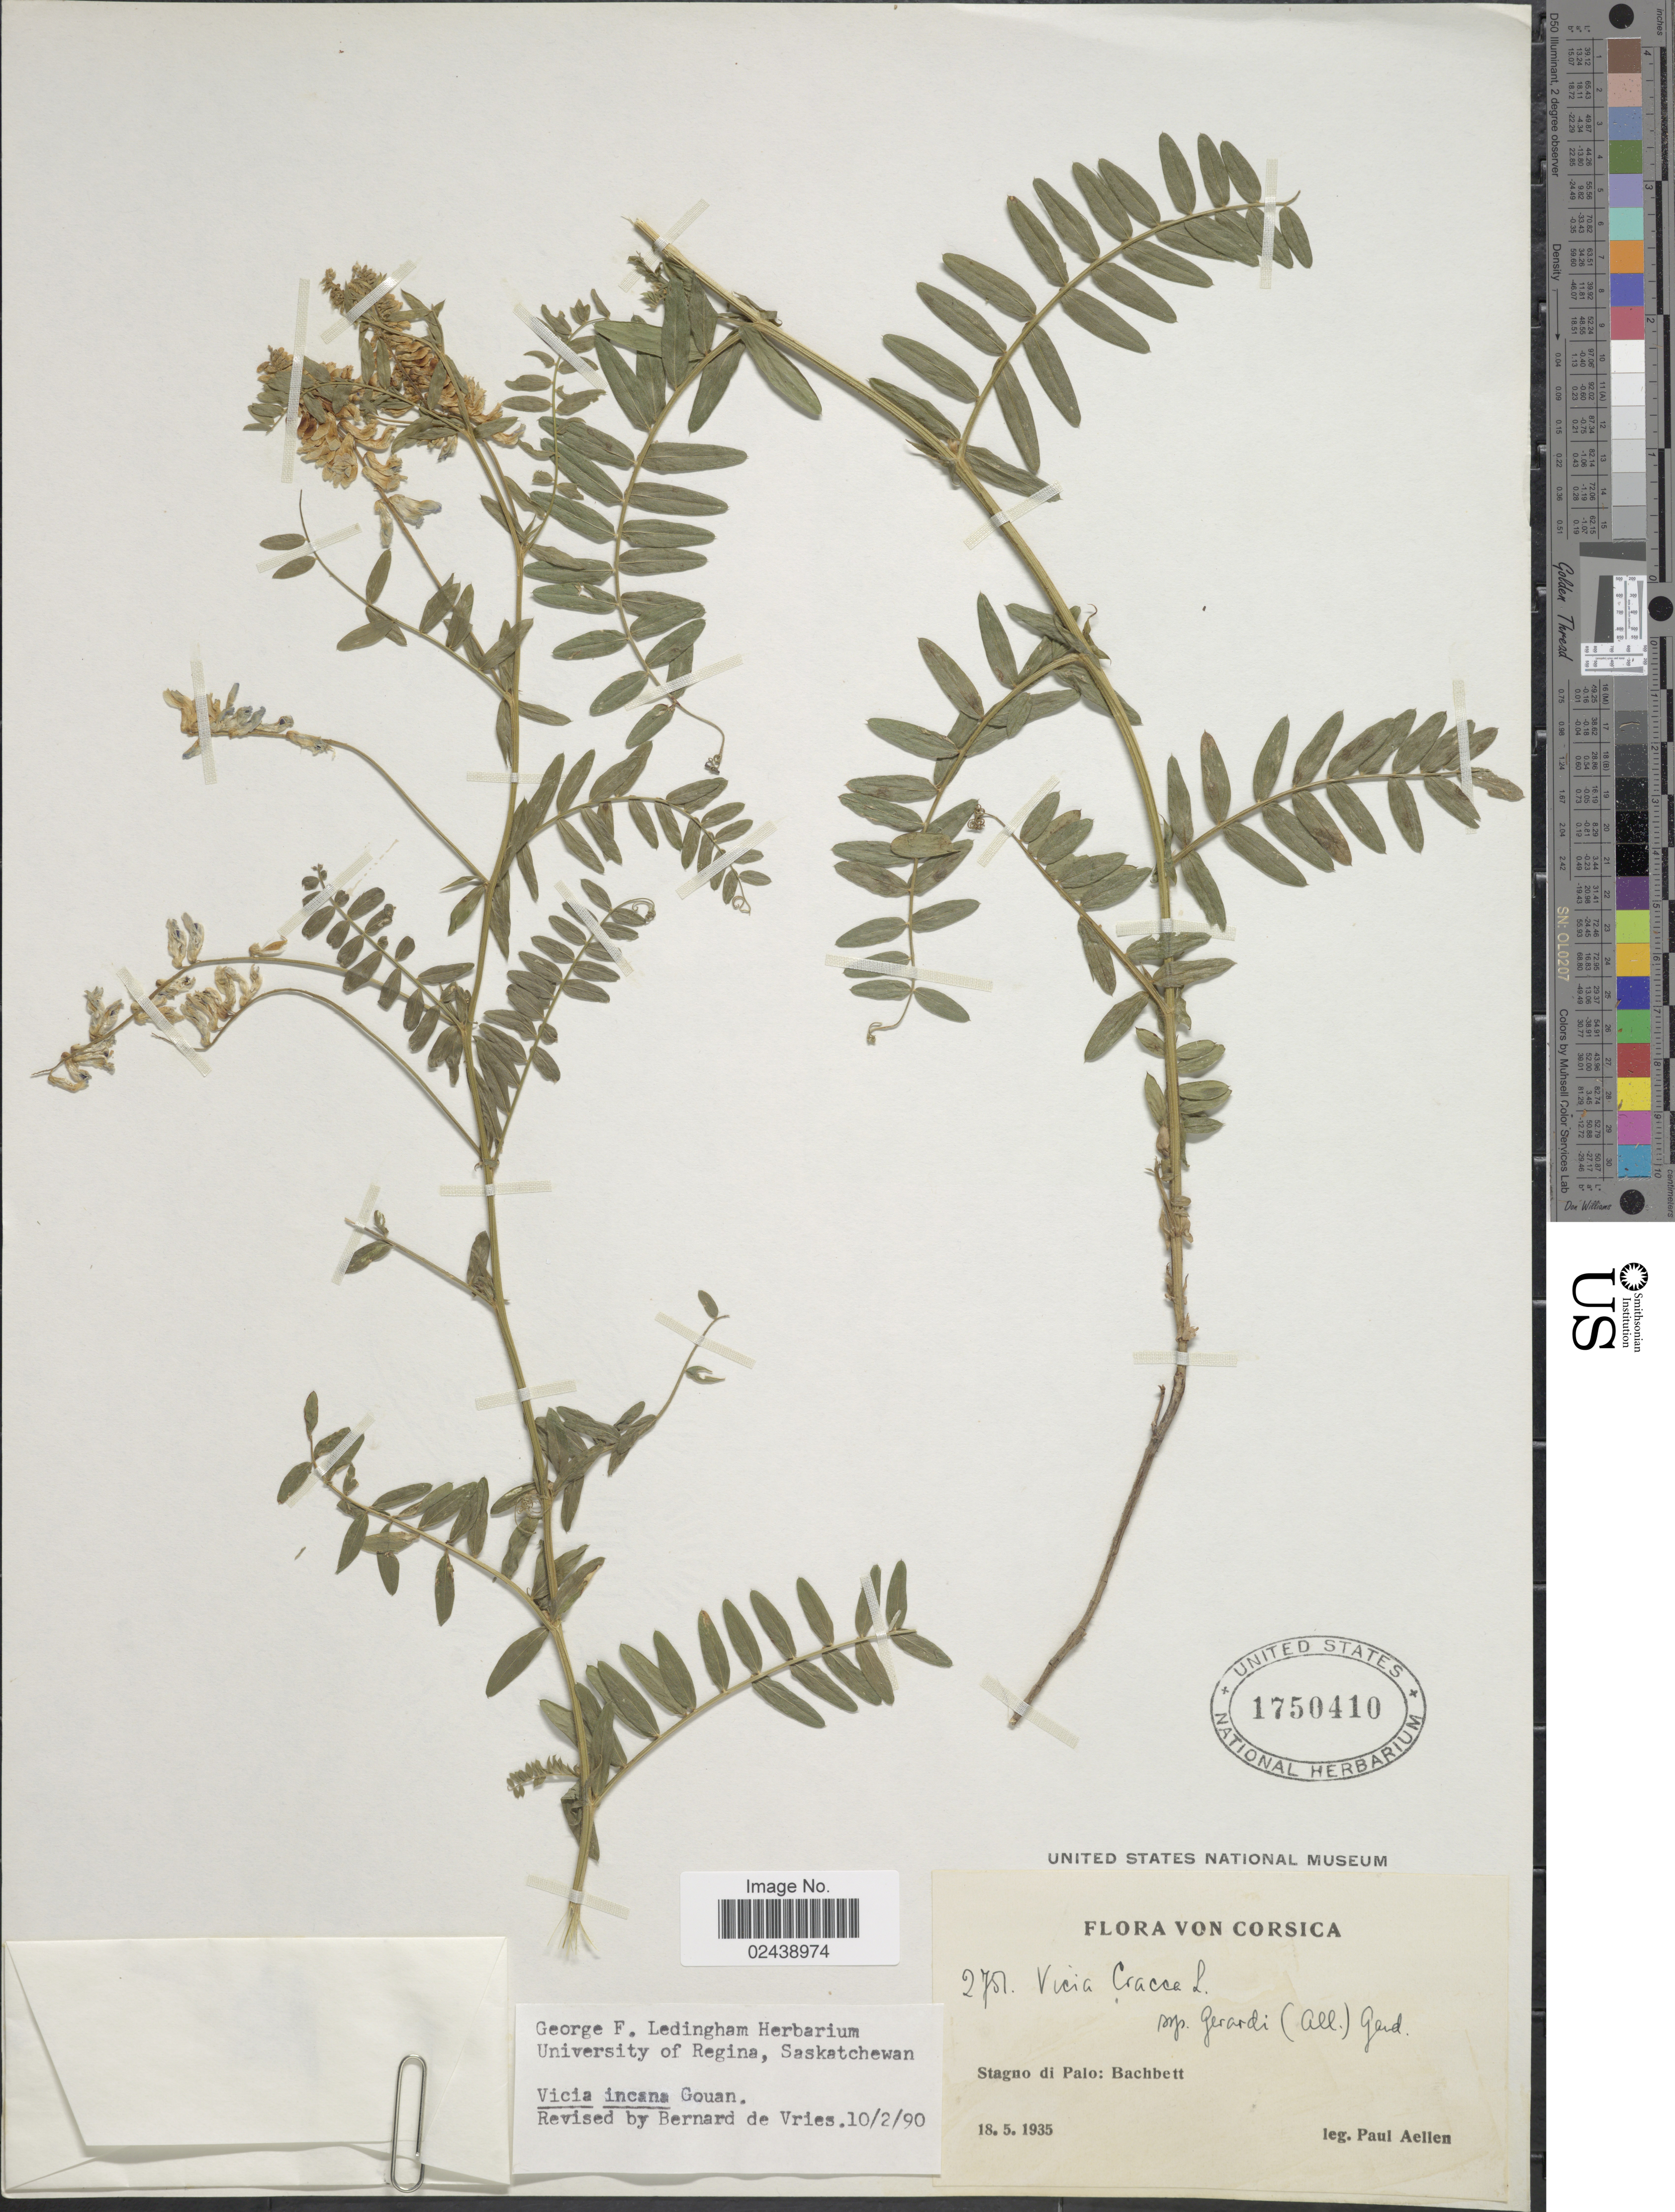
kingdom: Plantae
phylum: Tracheophyta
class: Magnoliopsida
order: Fabales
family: Fabaceae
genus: Vicia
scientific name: Vicia incana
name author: Gouan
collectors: P. Aellen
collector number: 2751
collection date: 1935-05-18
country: France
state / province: Corsica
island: Corse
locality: Stagno di Palo: Bachbett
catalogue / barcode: US 1750410